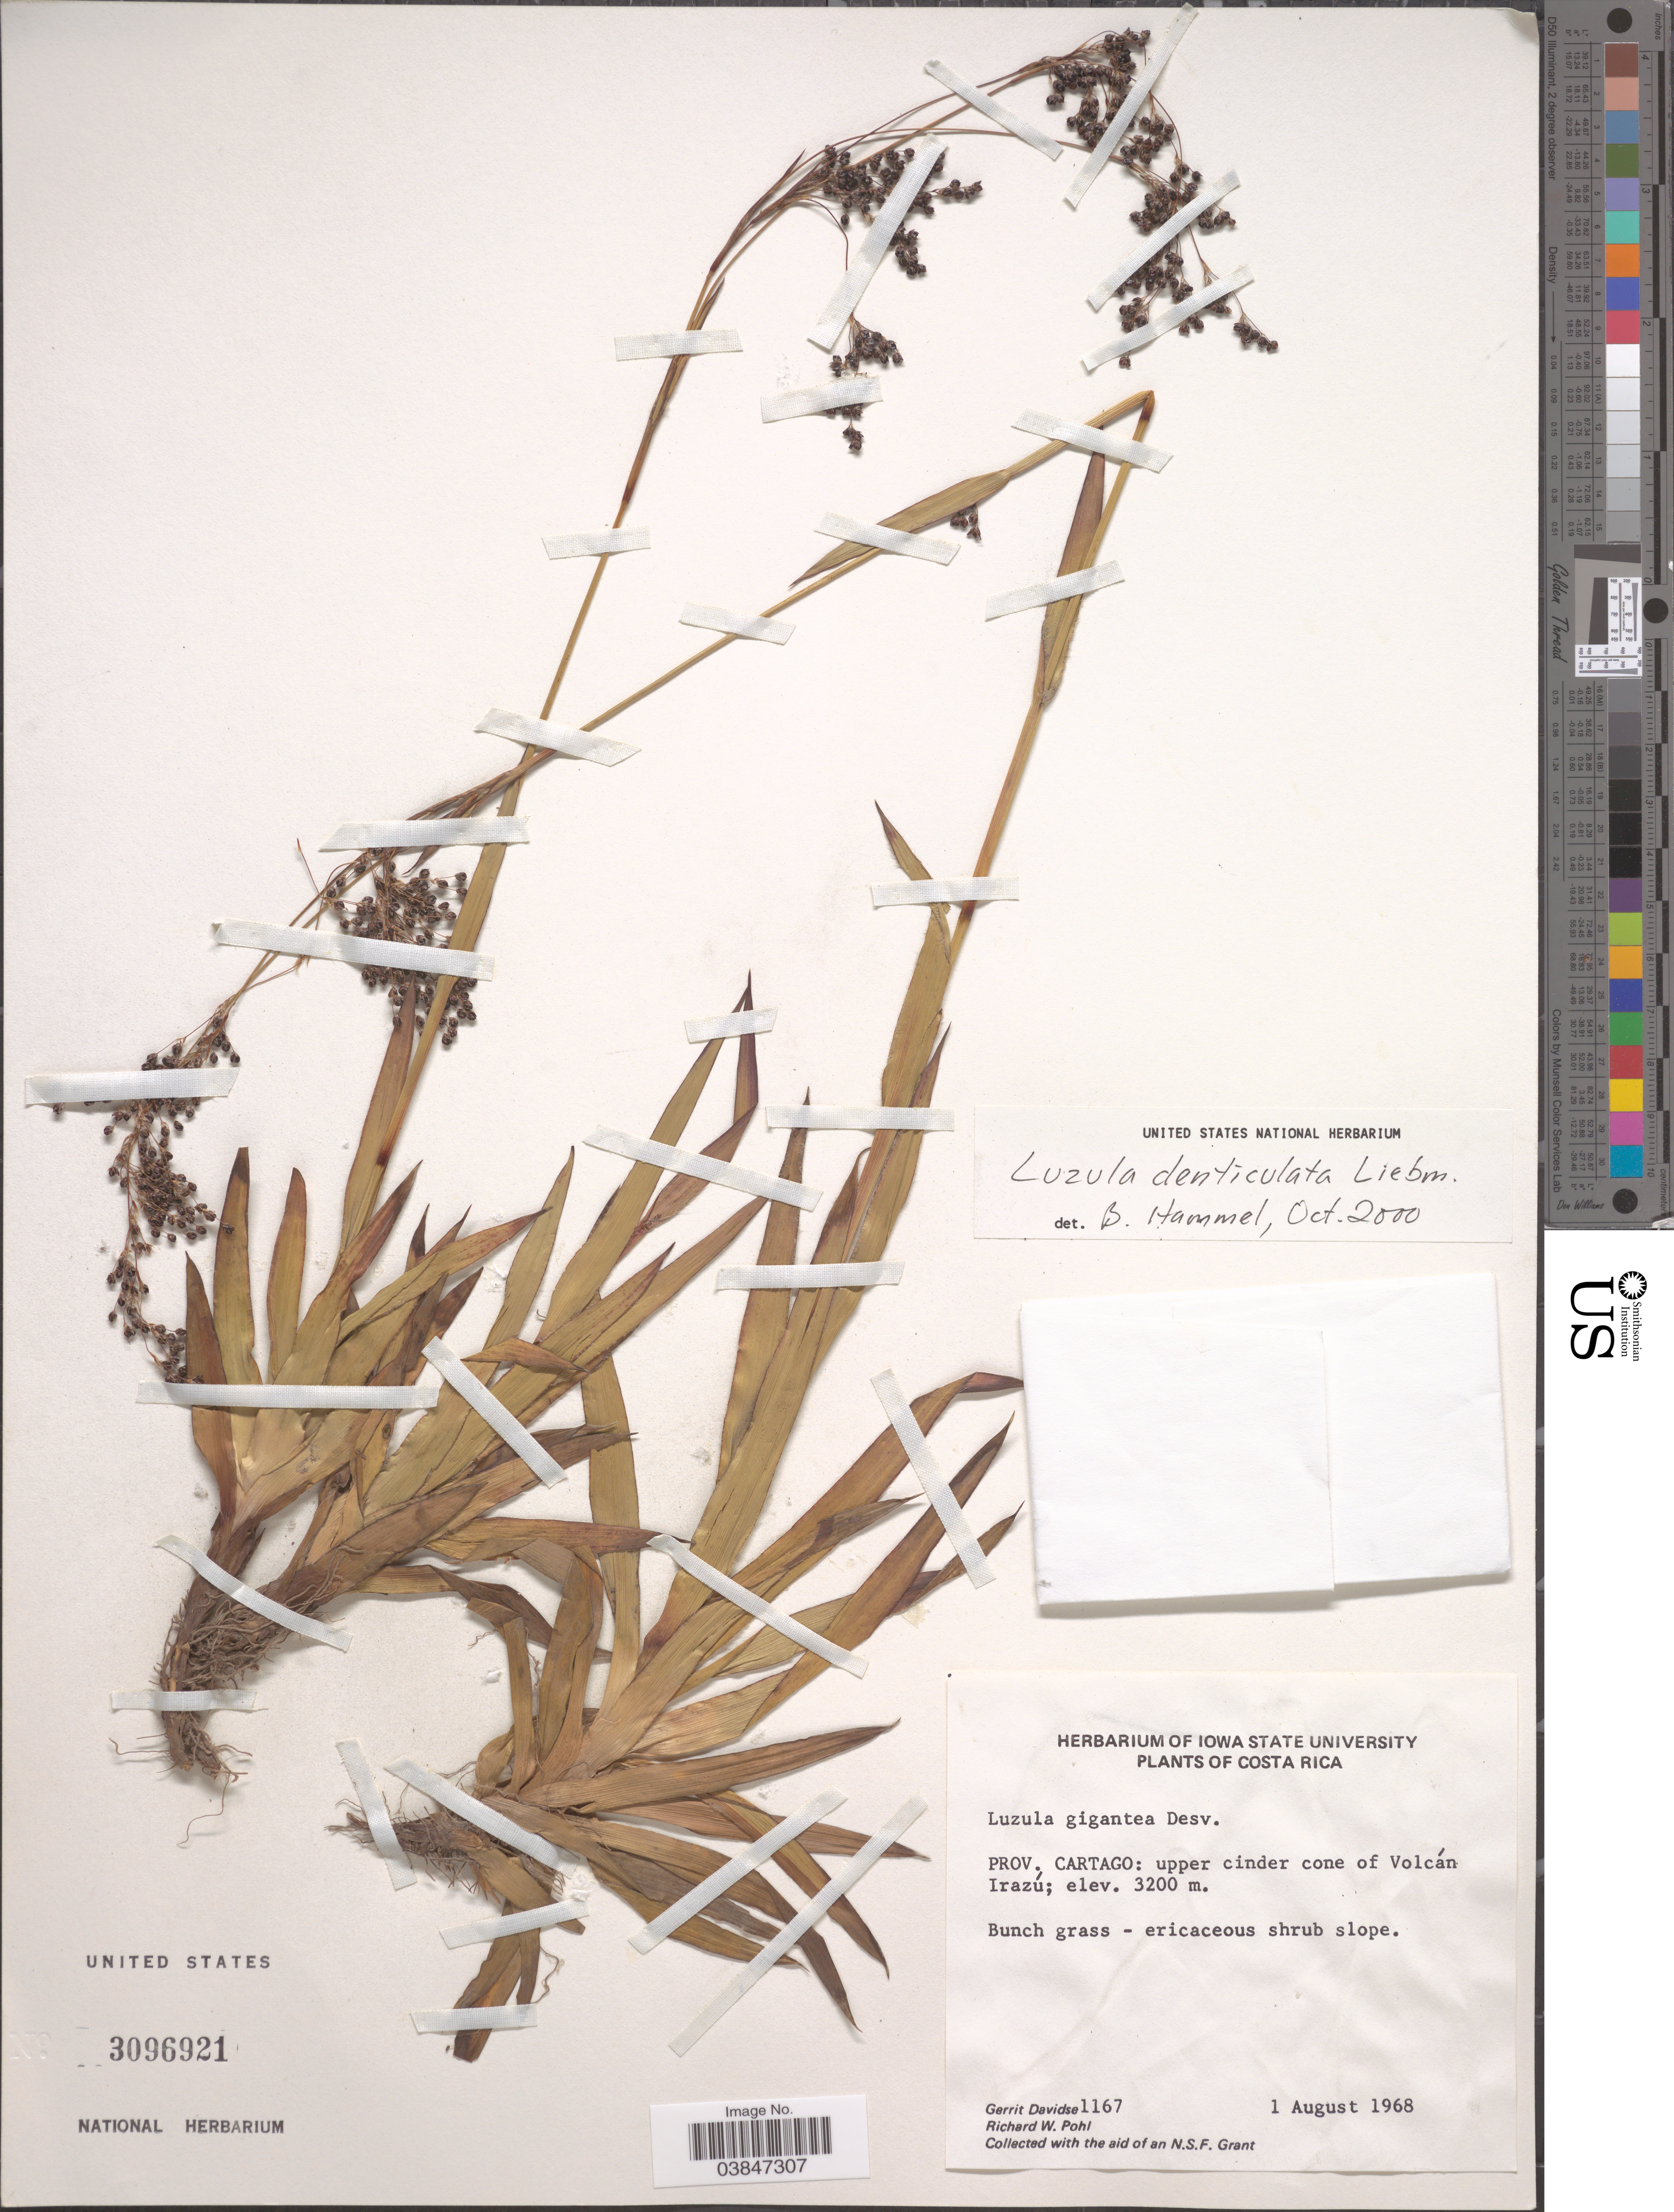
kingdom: Plantae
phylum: Tracheophyta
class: Liliopsida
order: Poales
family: Juncaceae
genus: Luzula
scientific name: Luzula denticulata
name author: Liebm.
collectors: G. Davidse & R. W. Pohl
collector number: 1167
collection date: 1968-08-01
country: Costa Rica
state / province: Cartago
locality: Upper cinder cone of Volcán Irazú.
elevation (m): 3200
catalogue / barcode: US 3096921